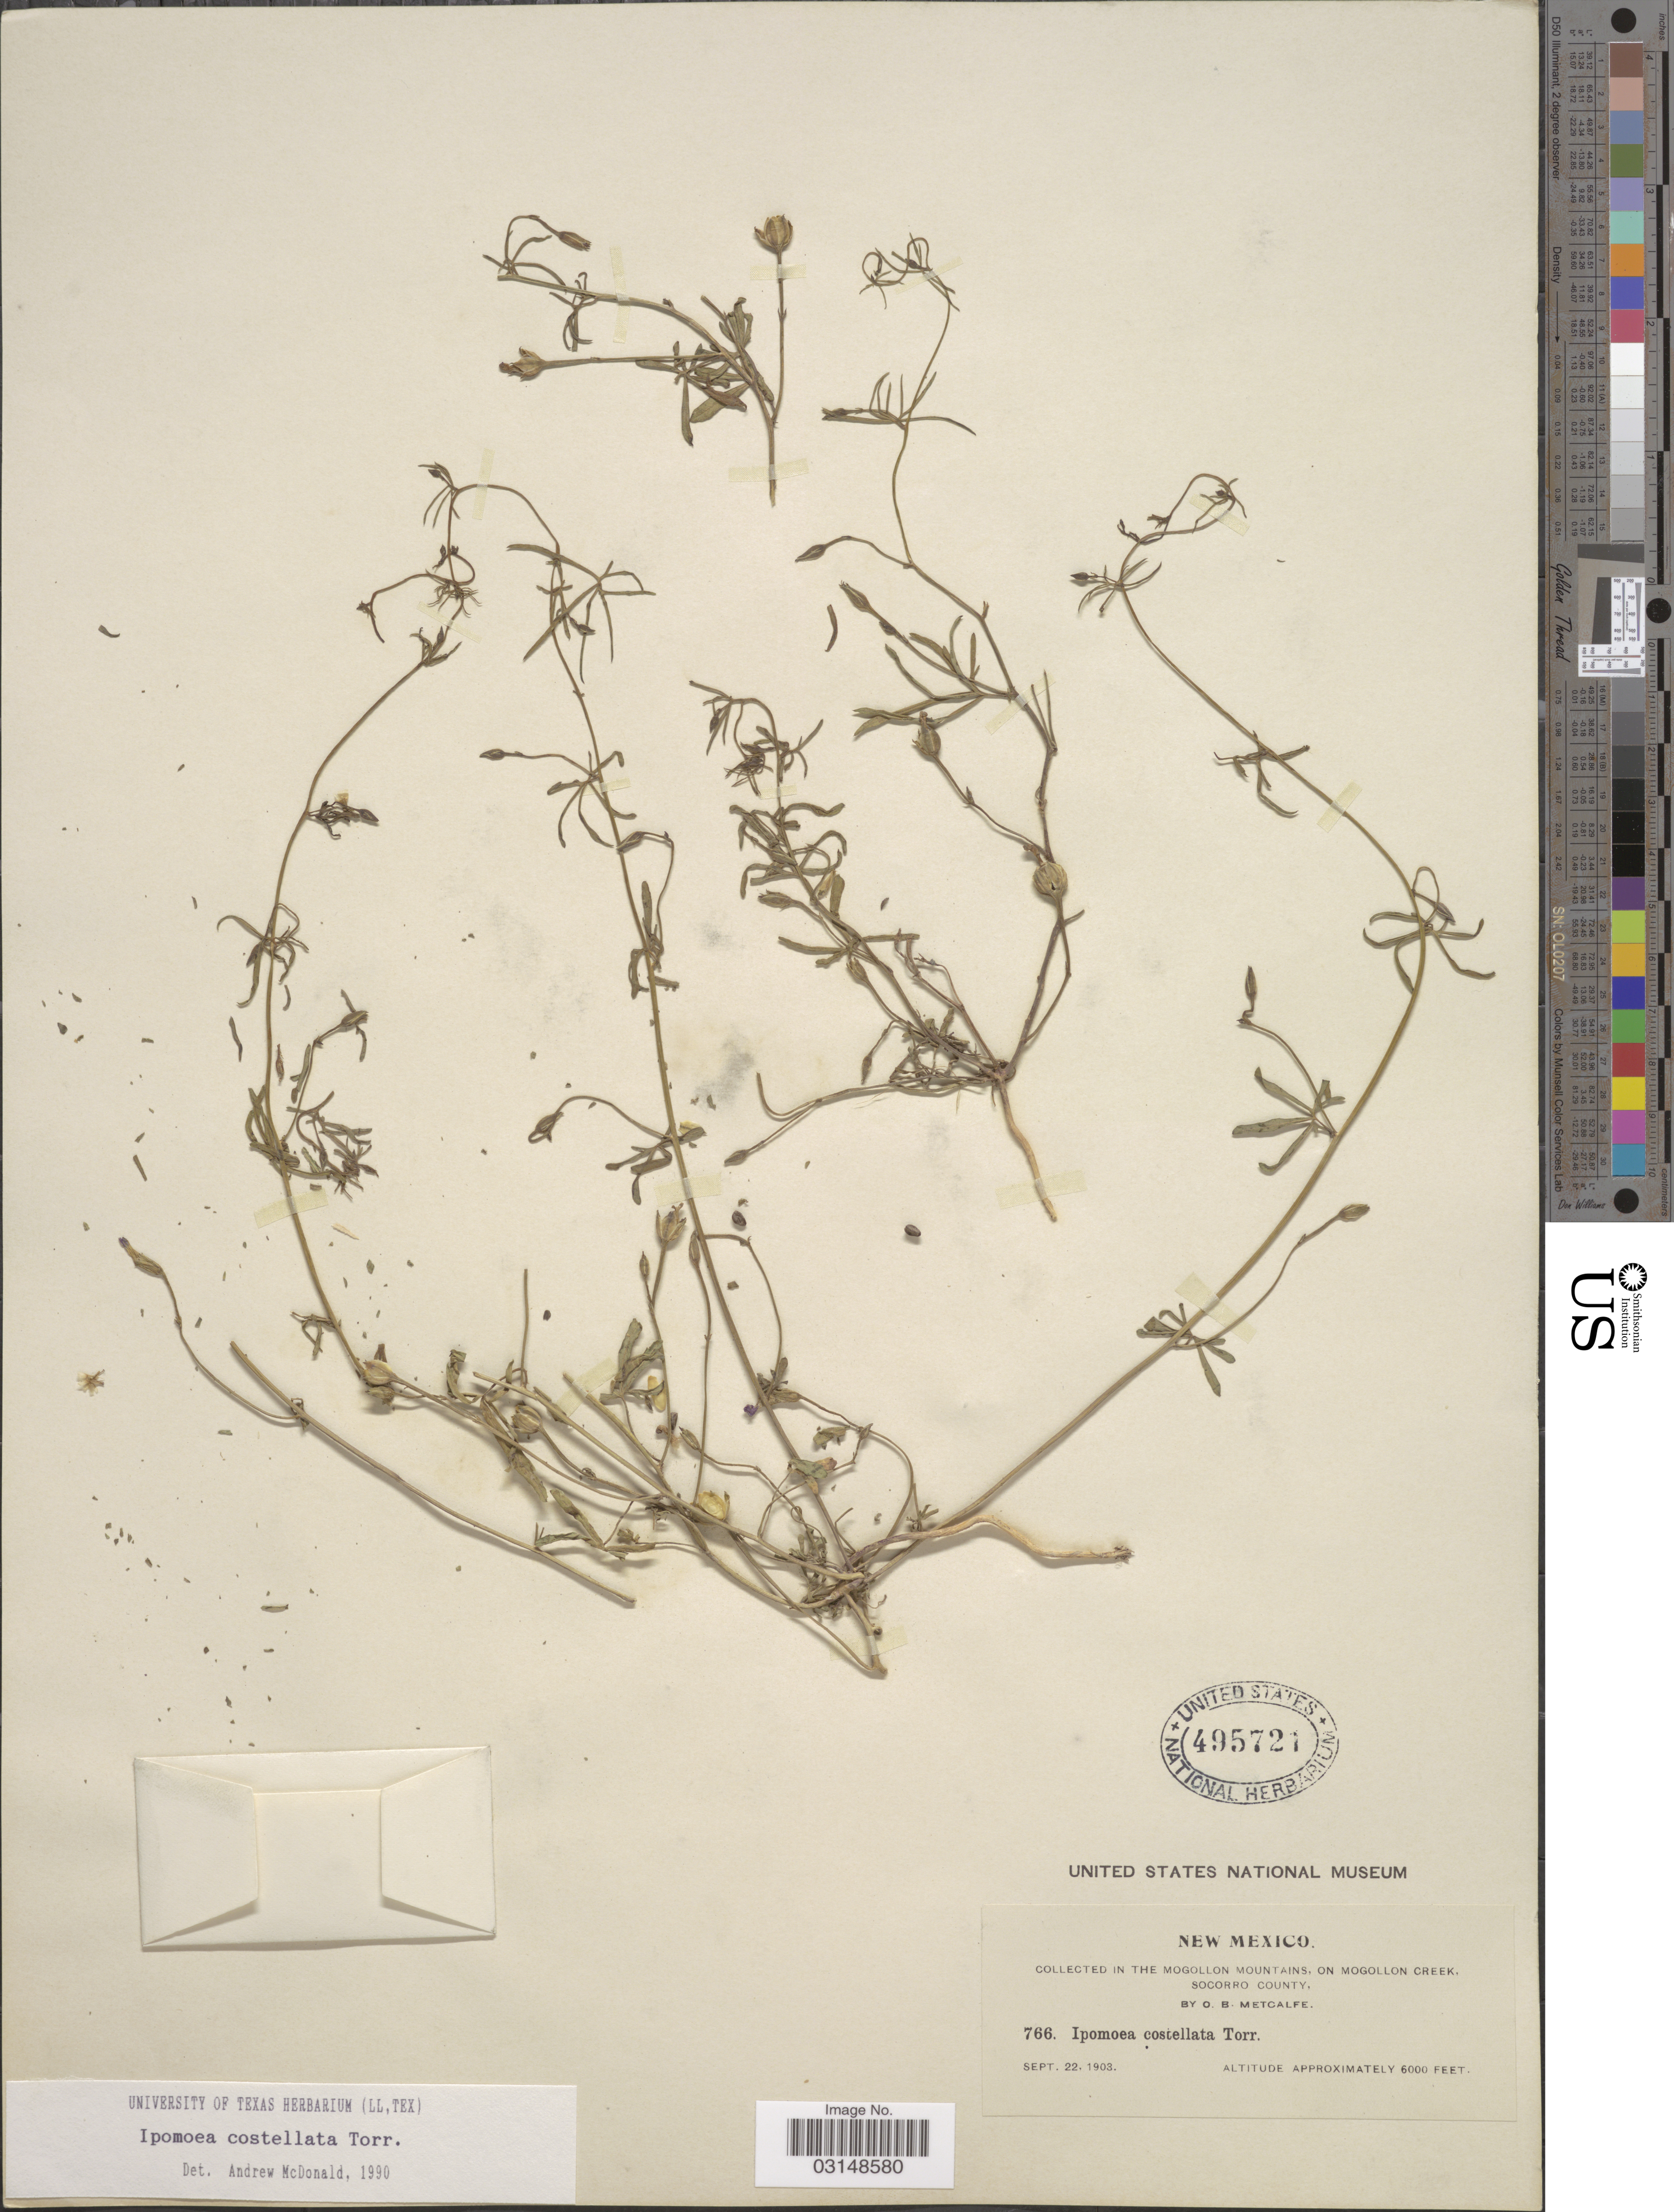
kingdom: Plantae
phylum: Tracheophyta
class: Magnoliopsida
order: Solanales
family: Convolvulaceae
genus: Ipomoea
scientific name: Ipomoea costellata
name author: Torr.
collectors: O. B. Metcalfe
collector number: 766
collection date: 1903-09-22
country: United States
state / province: New Mexico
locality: In The Mogollon Mountains on Mogollon Creek, Socorro County.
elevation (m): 1829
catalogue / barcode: US 495721